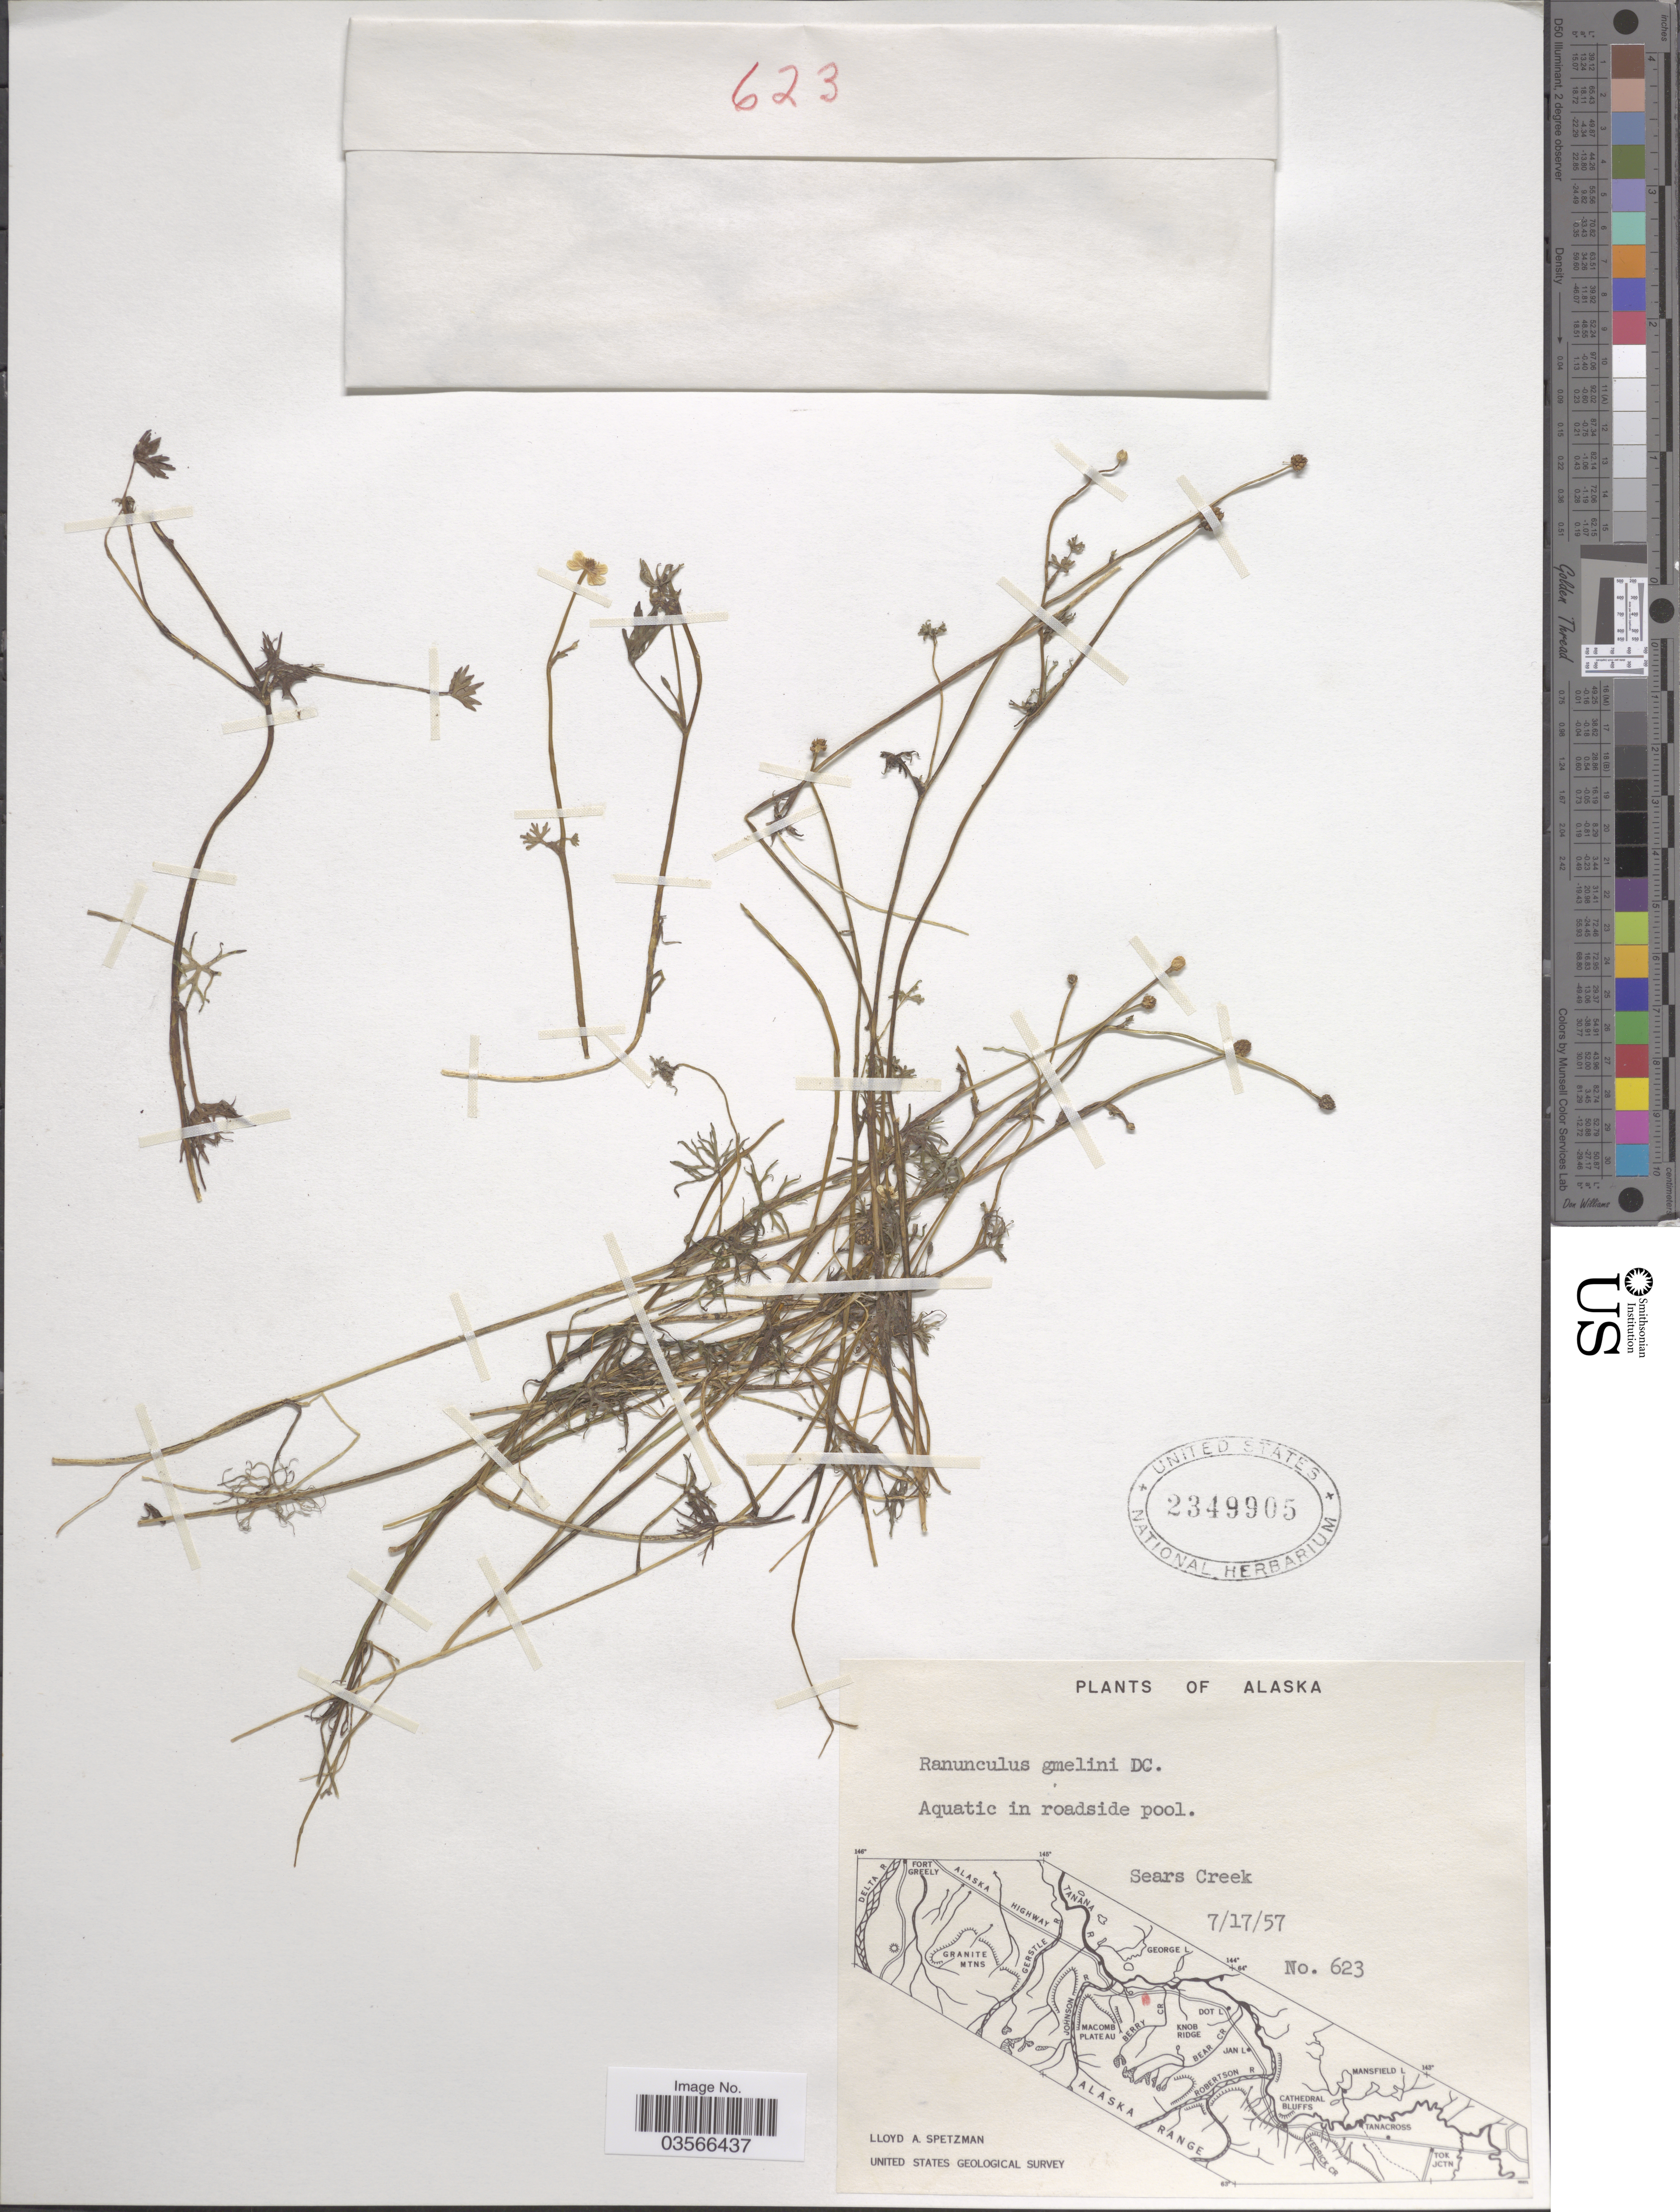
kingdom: Plantae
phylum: Tracheophyta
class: Magnoliopsida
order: Ranunculales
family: Ranunculaceae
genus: Ranunculus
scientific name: Ranunculus gmelinii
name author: DC.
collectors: L. Spetzman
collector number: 623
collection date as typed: Transcribed d/m/y: 17/7/57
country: United States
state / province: Alaska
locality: Aquatic in roadside pool. Sears Creek.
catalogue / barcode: US 2349905